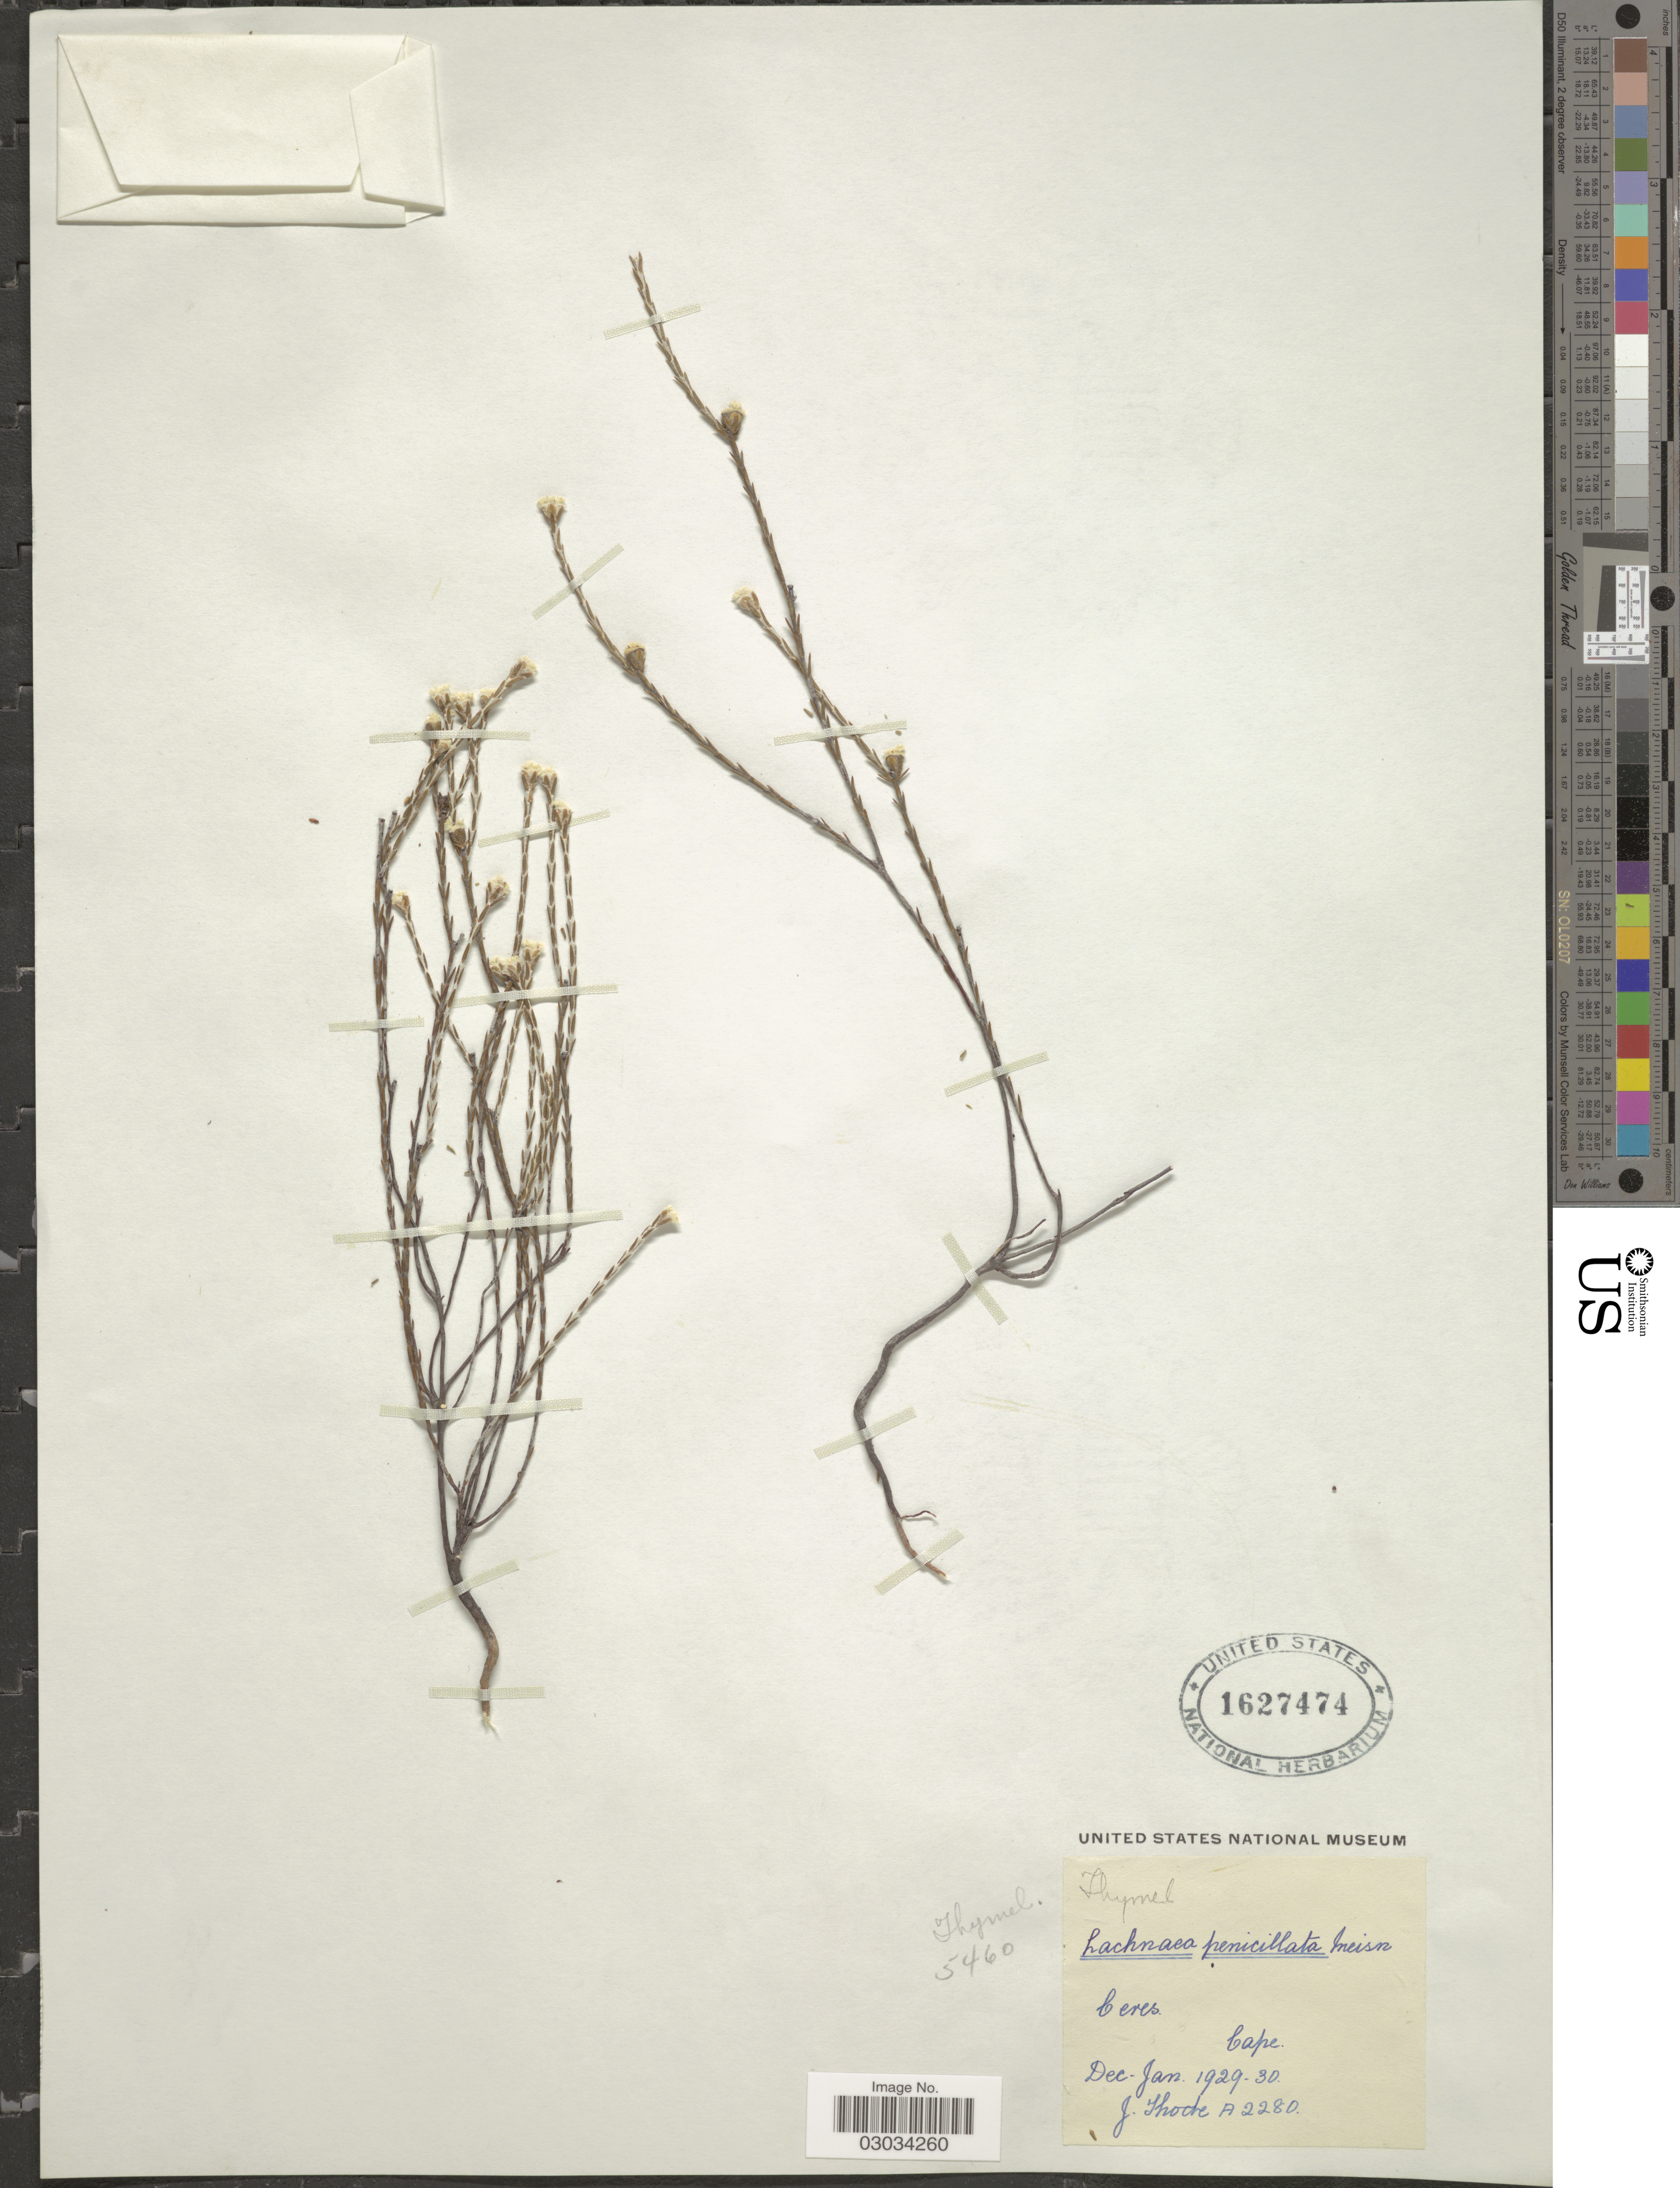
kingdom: Plantae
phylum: Tracheophyta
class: Magnoliopsida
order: Malvales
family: Thymelaeaceae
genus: Lachnaea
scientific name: Lachnaea penicillata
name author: Meisn.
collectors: J. Thode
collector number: A2280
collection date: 1929-12/1930-01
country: South Africa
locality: Ceres. Cape.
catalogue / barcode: US 1627474